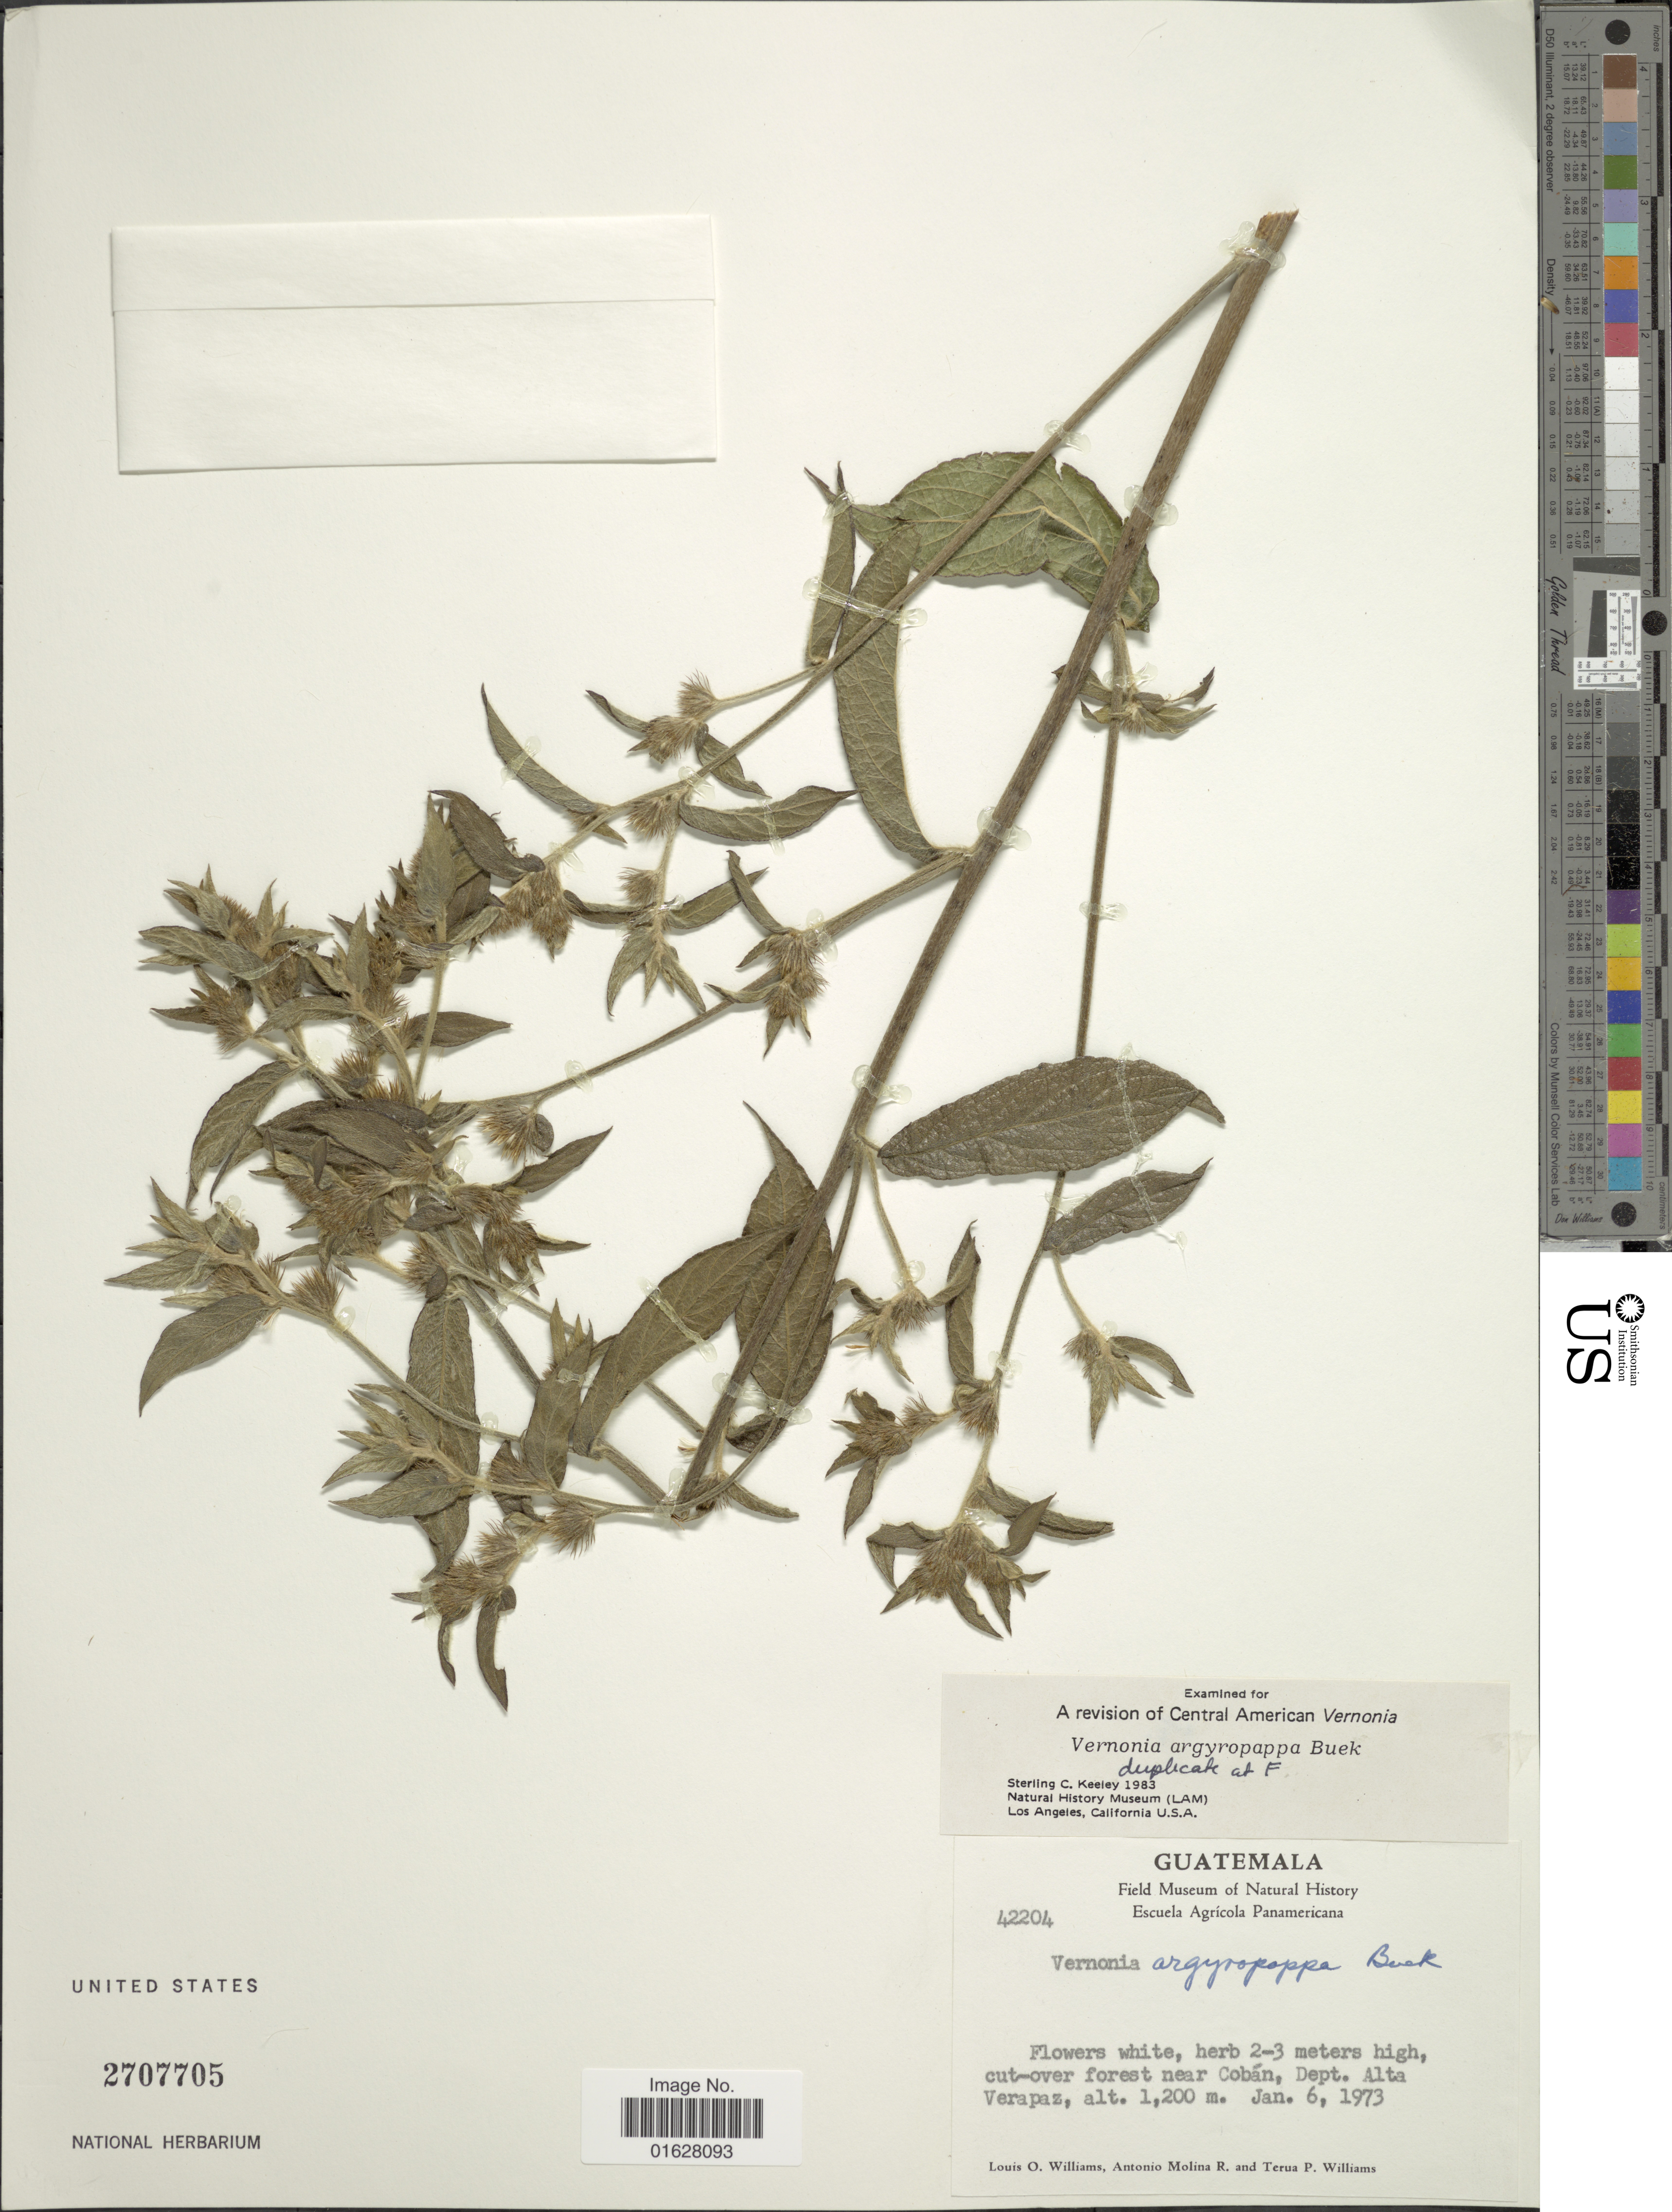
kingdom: Plantae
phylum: Tracheophyta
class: Magnoliopsida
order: Asterales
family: Asteraceae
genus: Lepidaploa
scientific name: Lepidaploa salzmannii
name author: (DC.) H. Rob.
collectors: L. O. Williams, A. Molina R. & T. P. Williams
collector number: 42204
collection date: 1973-01-06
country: Guatemala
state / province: Alta Verapaz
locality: Guatemala. cut-over forest near Coban, Dept. Alta Verapaz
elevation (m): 1200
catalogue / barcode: US 2707705